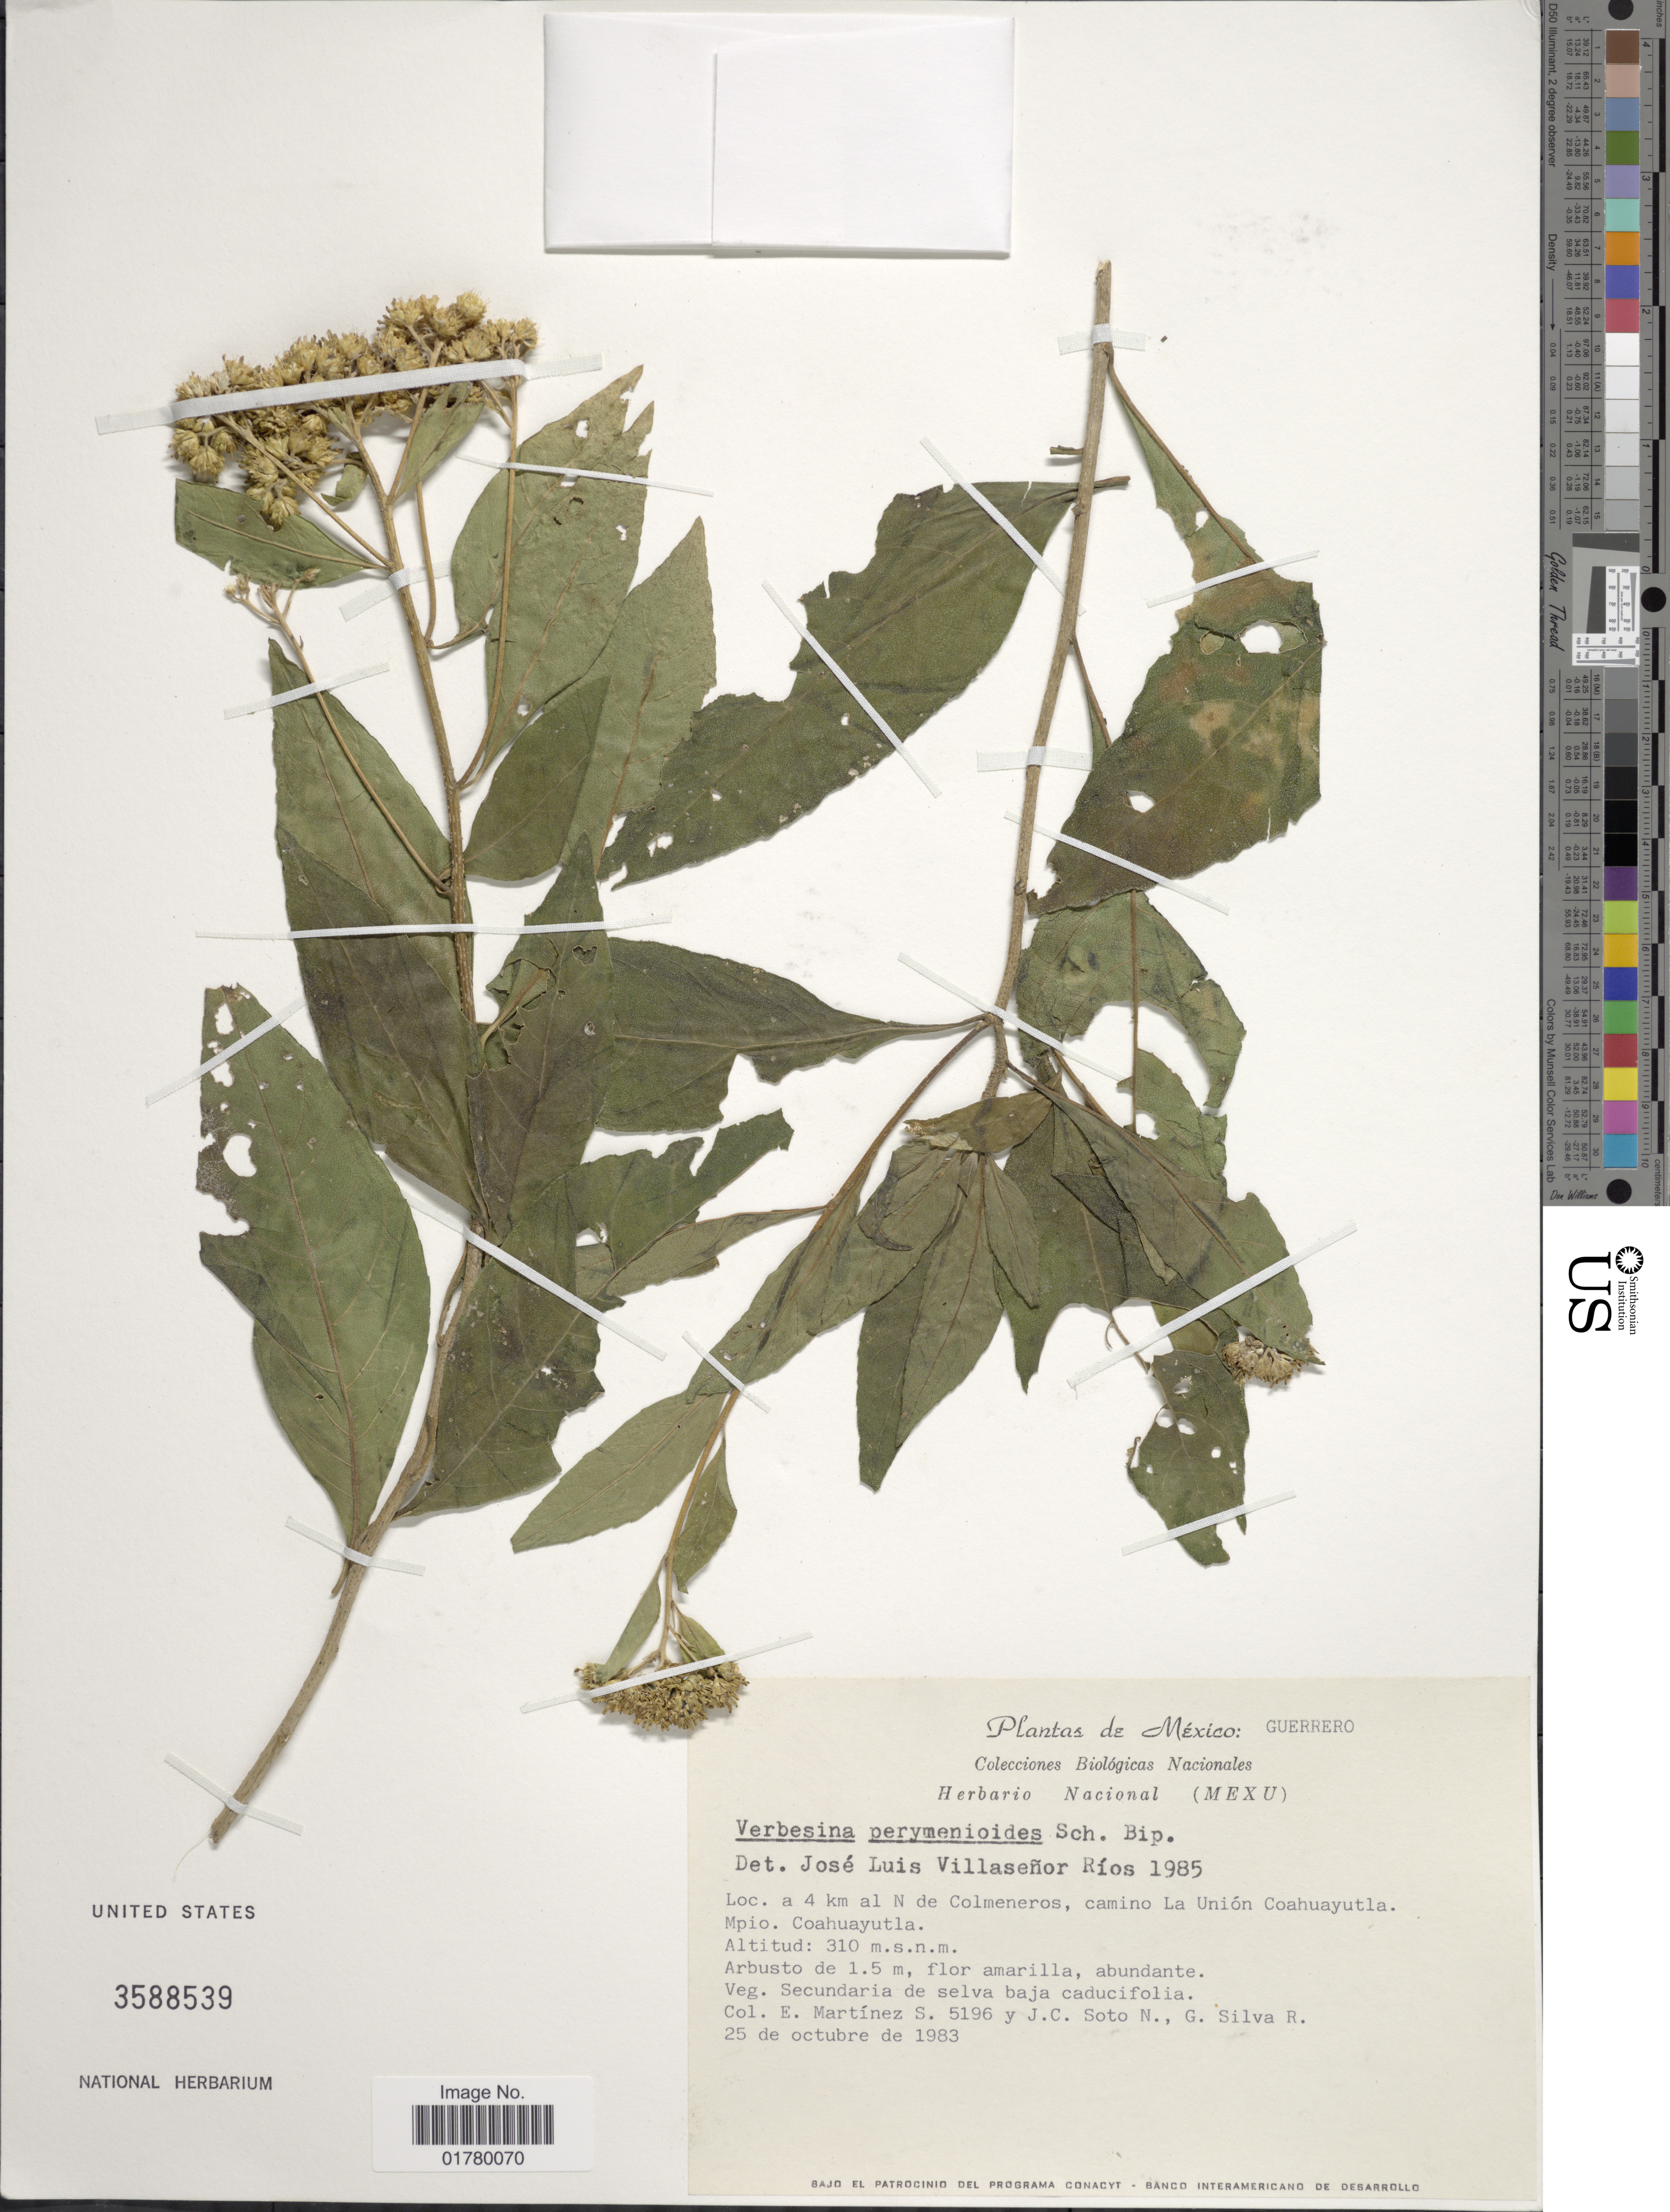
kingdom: Plantae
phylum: Tracheophyta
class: Magnoliopsida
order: Asterales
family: Asteraceae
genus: Verbesina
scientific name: Verbesina perymenioides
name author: Sch. Bip. ex Klatt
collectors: E. M. Martínez S., J. Soto & G. Silva R.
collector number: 5196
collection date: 1983-10-25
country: Mexico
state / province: Guerrero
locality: A 4 km al N de Colmeneros, camino La Unión Coahuayutla, Mpio. Coahuayutla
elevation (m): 310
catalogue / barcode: US 3588539